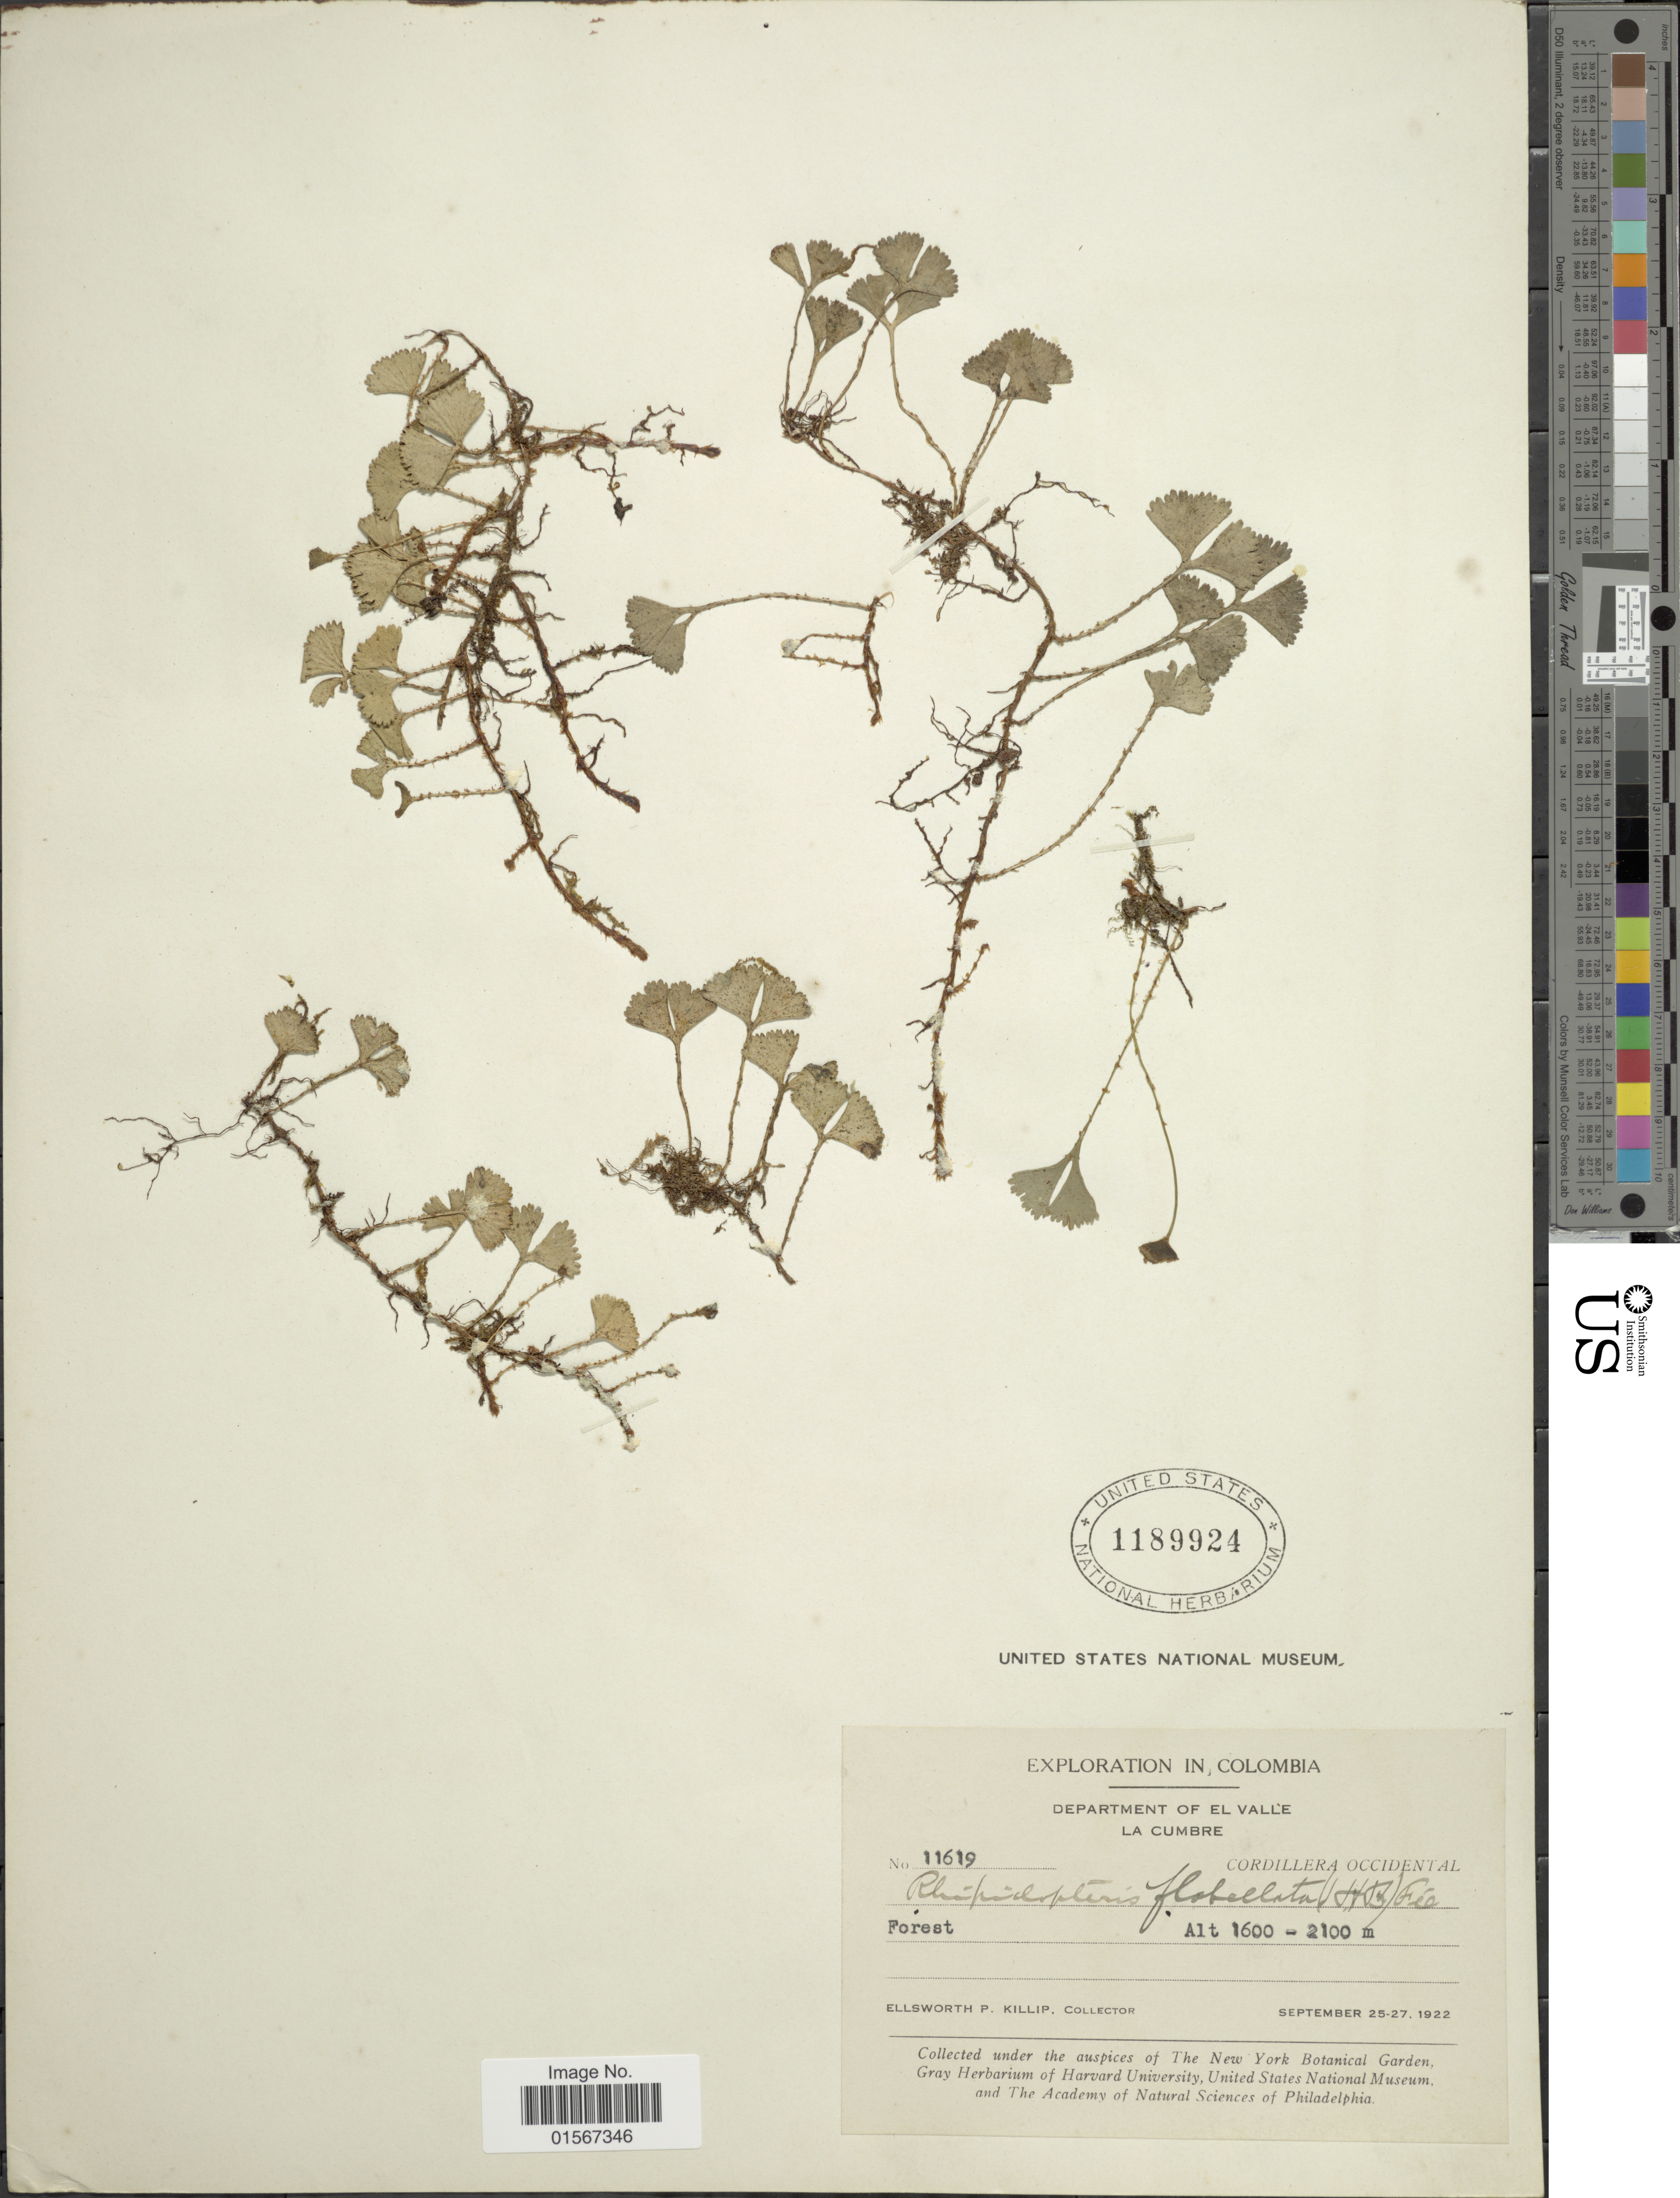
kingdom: Plantae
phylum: Tracheophyta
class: Polypodiopsida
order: Polypodiales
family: Dryopteridaceae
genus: Elaphoglossum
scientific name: Elaphoglossum peltatum f. flabellatum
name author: (Humb. & Bonpl. ex Willd.) Mickel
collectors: E. P. Killip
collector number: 11619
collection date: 1922-09-25/1922-09-27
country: Colombia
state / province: Valle del Cauca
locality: Colombia, Department of El Valle, La Cumbre, Cordillera Occidental.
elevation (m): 1600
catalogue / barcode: US 1189924